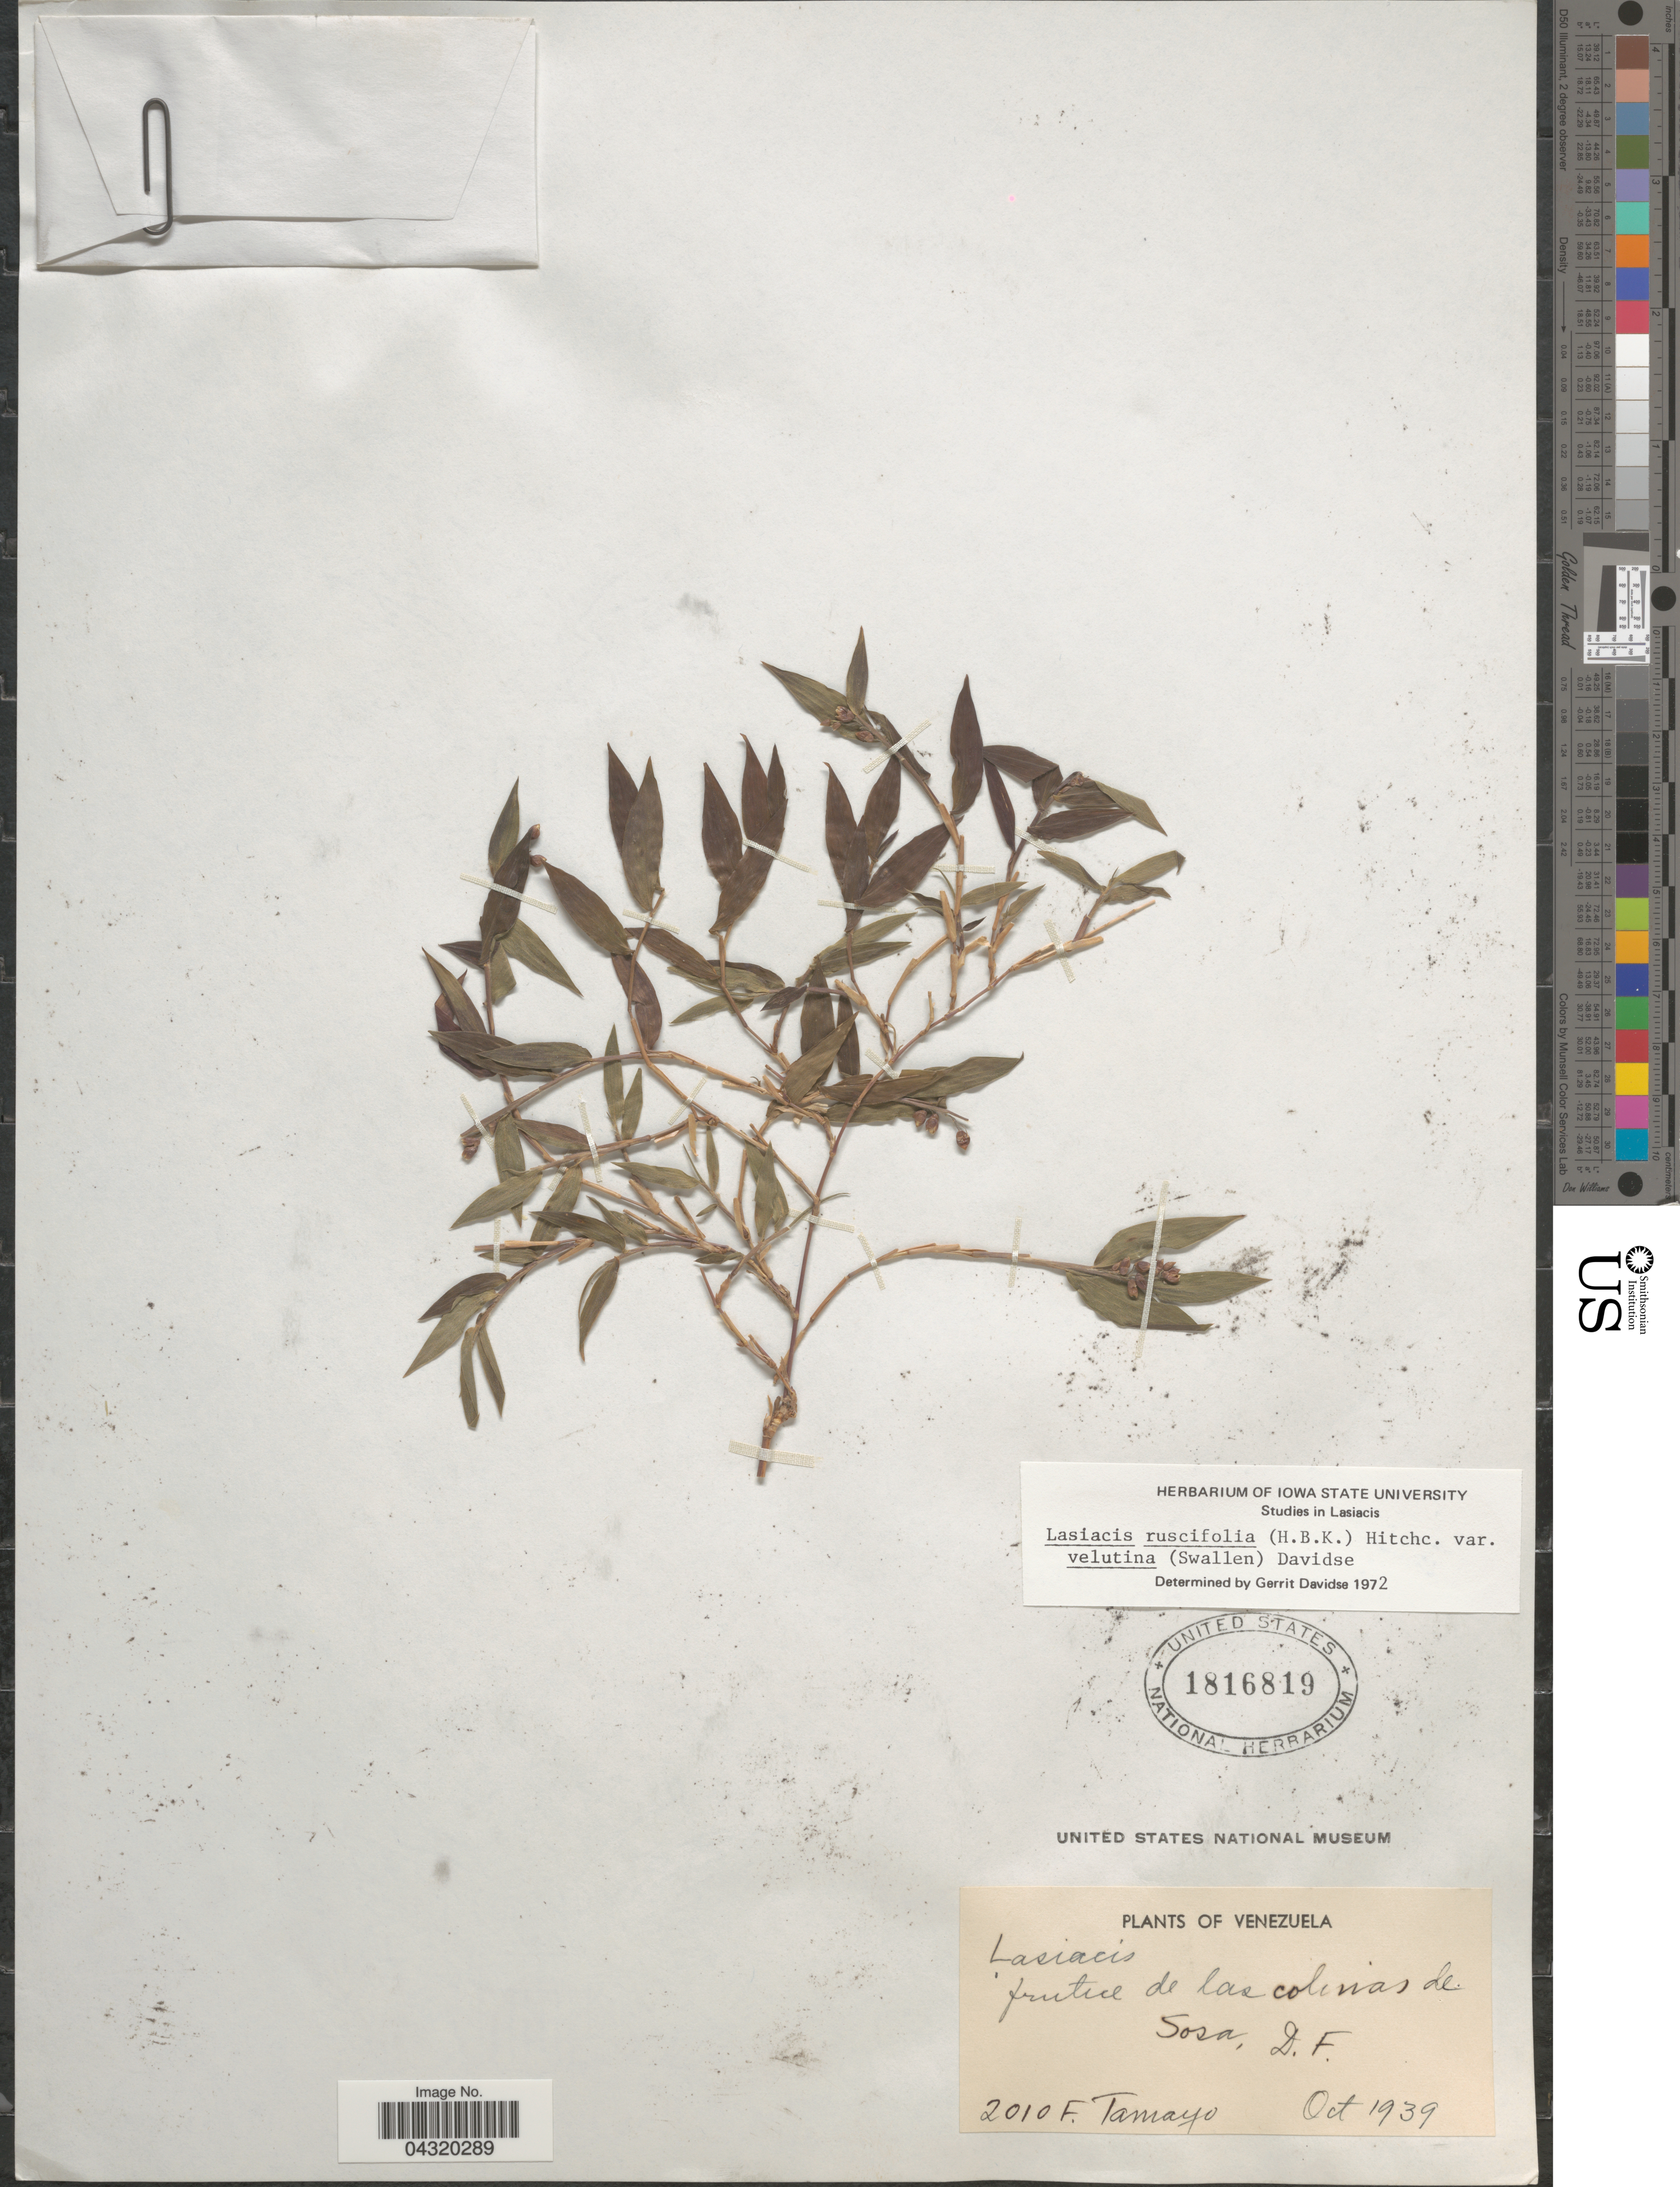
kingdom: Plantae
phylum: Tracheophyta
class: Liliopsida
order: Poales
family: Poaceae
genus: Lasiacis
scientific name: Lasiacis ruscifolia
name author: (Kunth) Hitchc.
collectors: F. Tamayo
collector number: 2010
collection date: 1939-10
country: Venezuela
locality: Frutice de las colinas de Sosa, D.F.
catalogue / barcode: US 1816819